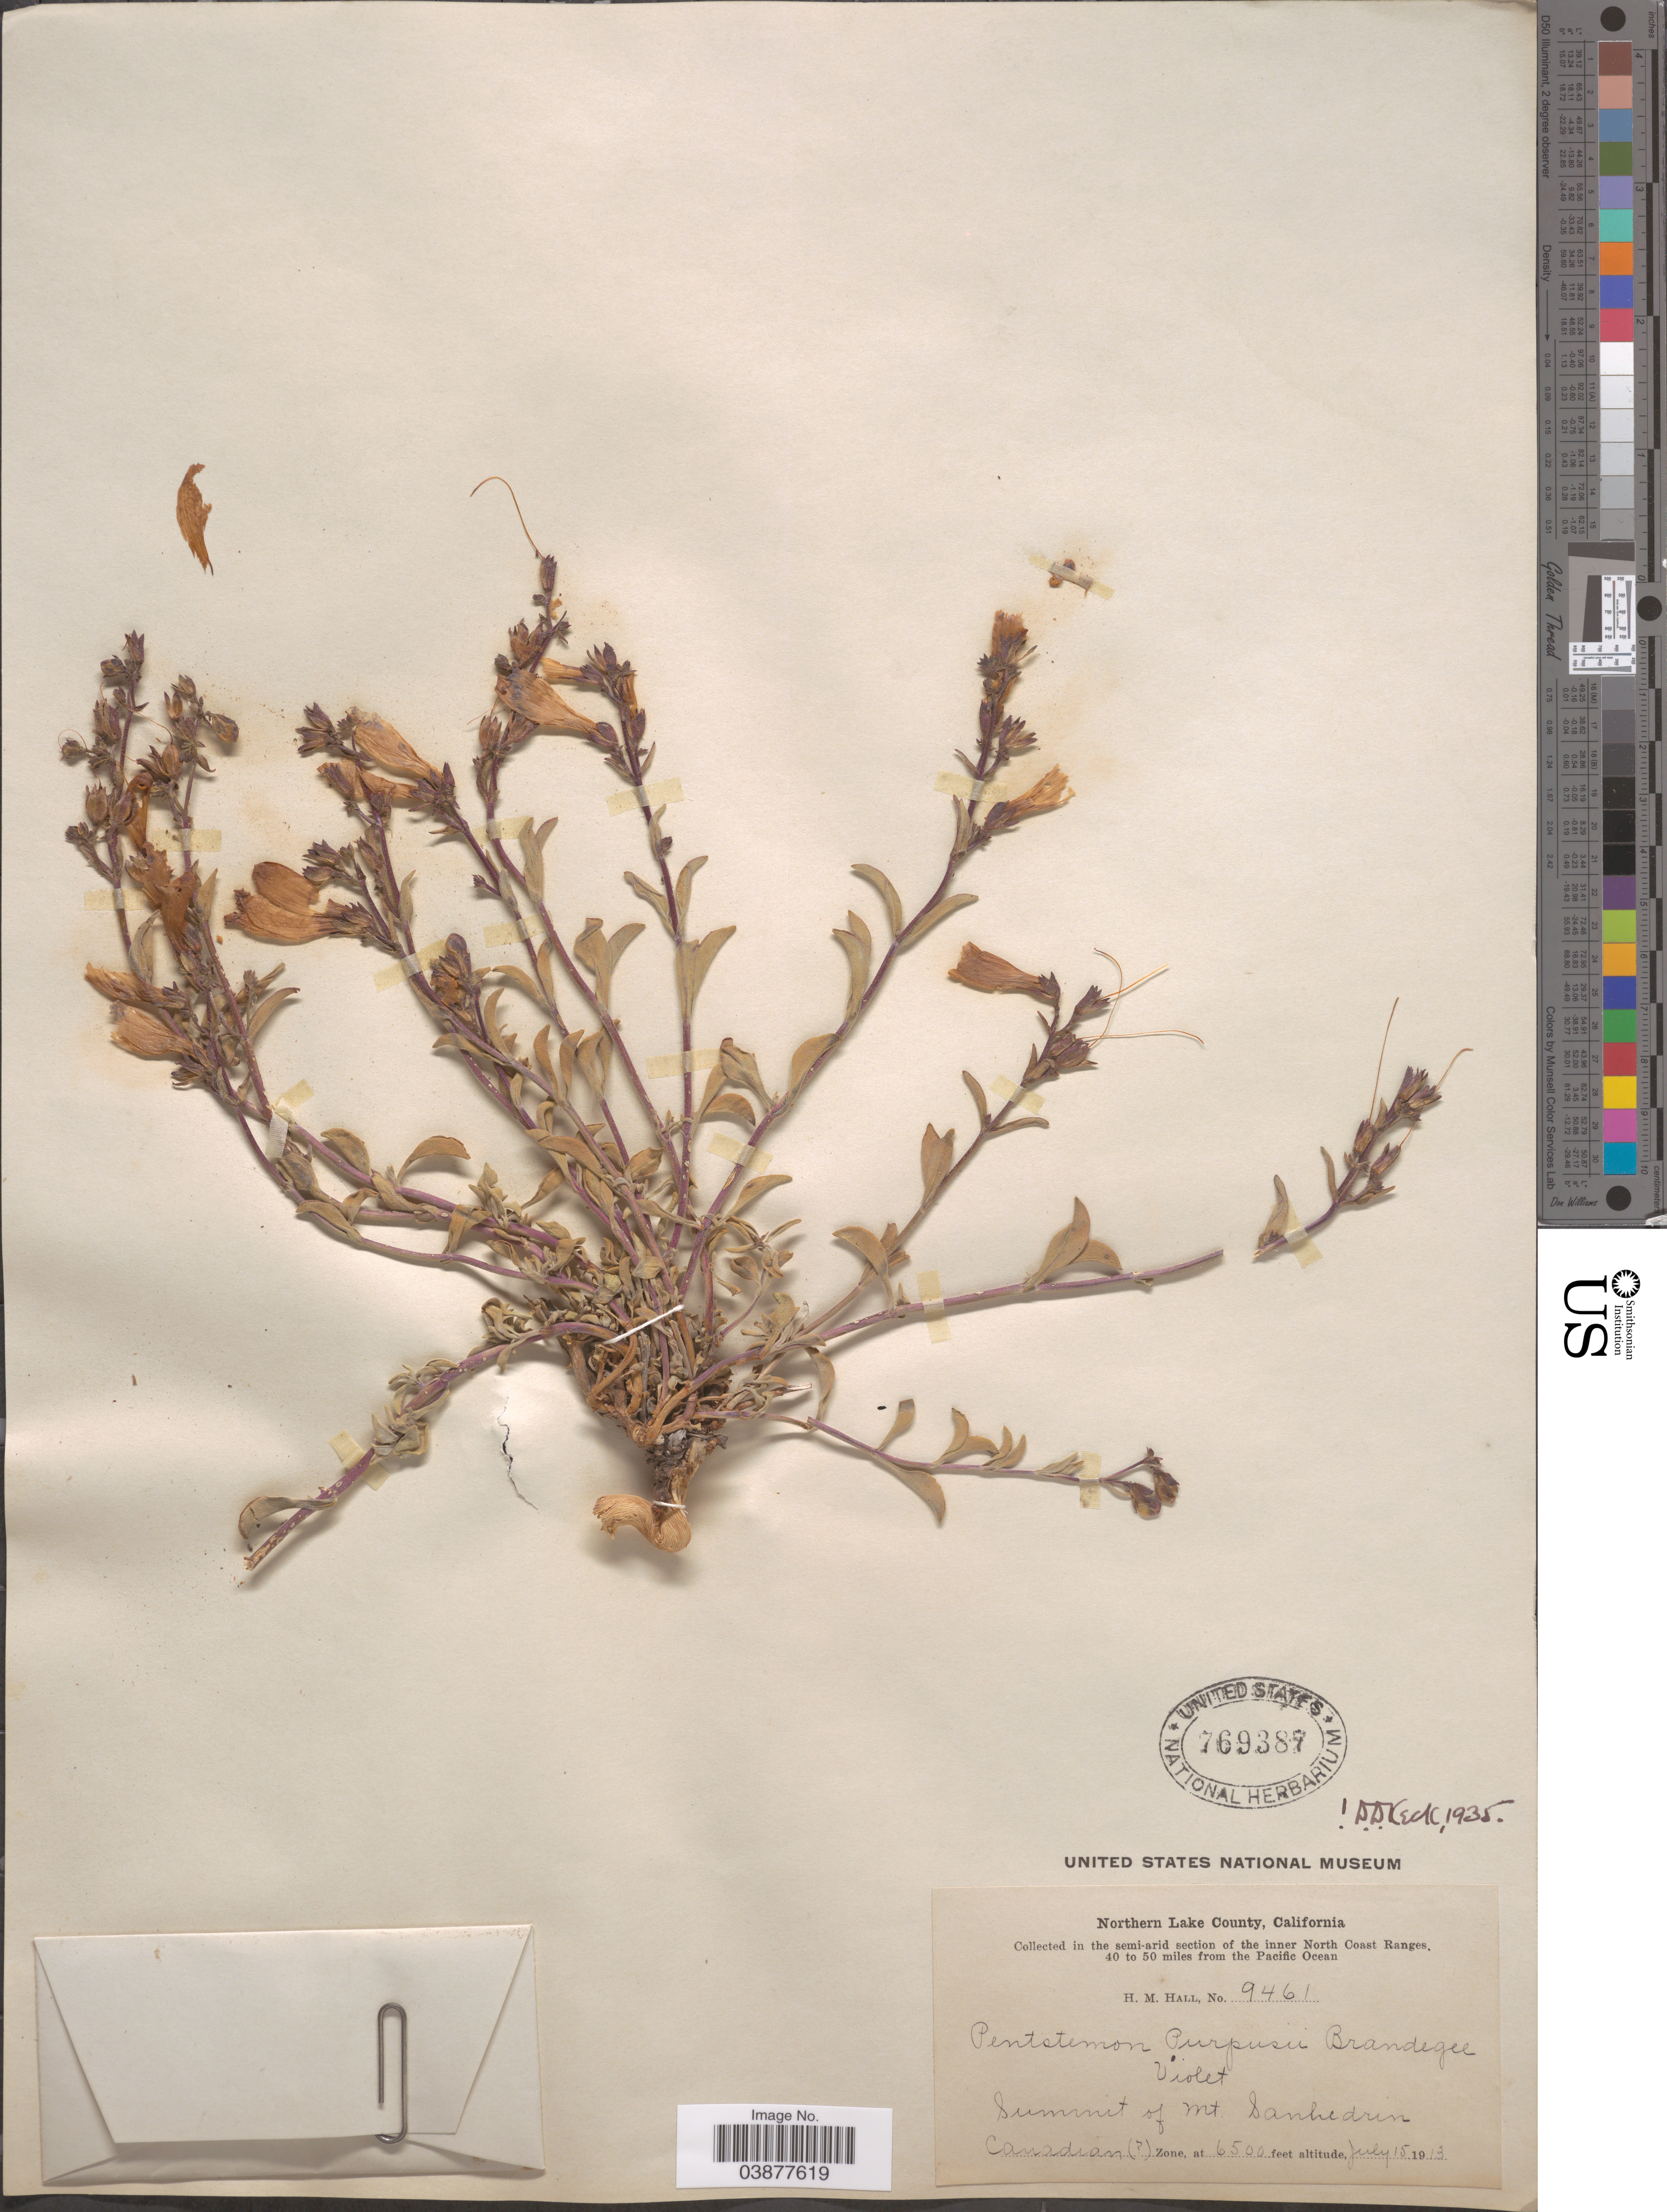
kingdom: Plantae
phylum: Tracheophyta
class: Magnoliopsida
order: Lamiales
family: Plantaginaceae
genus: Penstemon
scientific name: Penstemon purpusii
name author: Brandegee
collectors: H. M. Hall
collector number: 9461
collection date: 1913-07-15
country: United States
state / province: California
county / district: Lake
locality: Northern Lake County. In the semi-arid section of the inner North Coast Ranges, 40 to 50 miles from the Pacific Ocean. Summit of Mt. Sanhedrin. Canadian Zone.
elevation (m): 1981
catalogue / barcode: US 769387